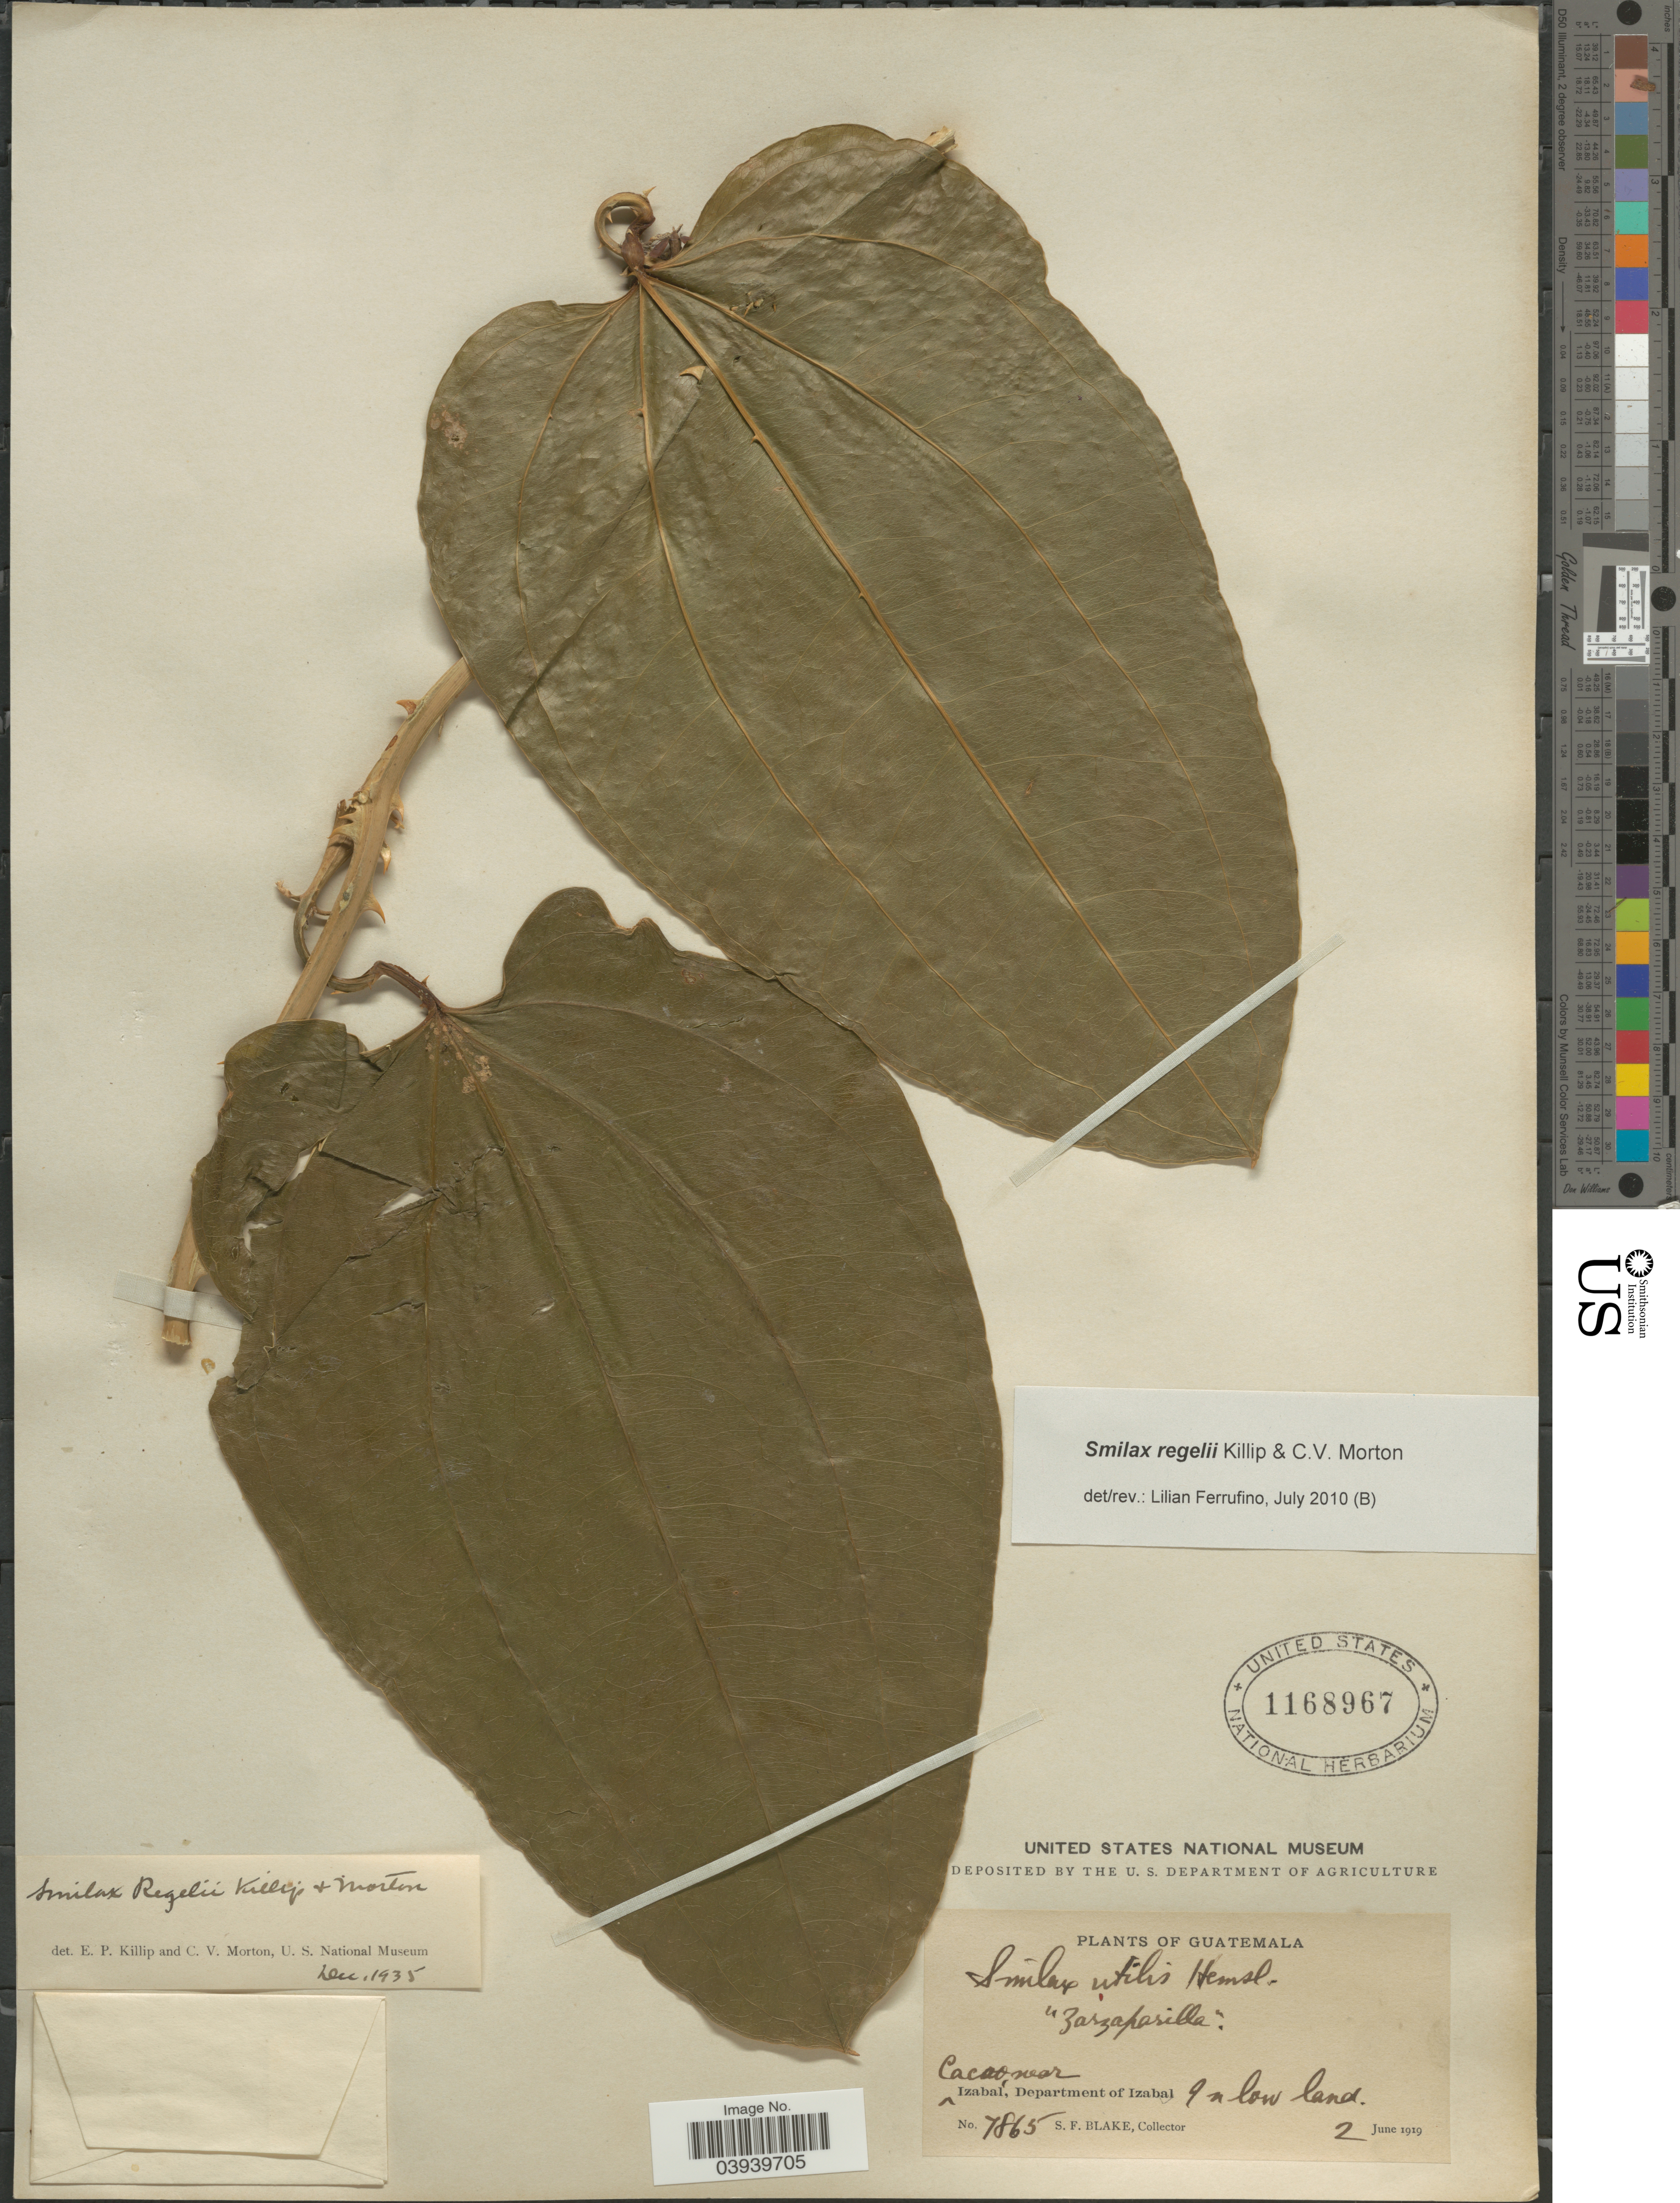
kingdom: Plantae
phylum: Tracheophyta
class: Liliopsida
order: Liliales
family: Smilacaceae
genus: Smilax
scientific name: Smilax regelii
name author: Killip & C.V. Morton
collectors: S. Blake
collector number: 7865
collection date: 1919-06-02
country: Guatemala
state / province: Izabal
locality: Cacao near Izabal, Department of Izabal.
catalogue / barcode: US 1168967